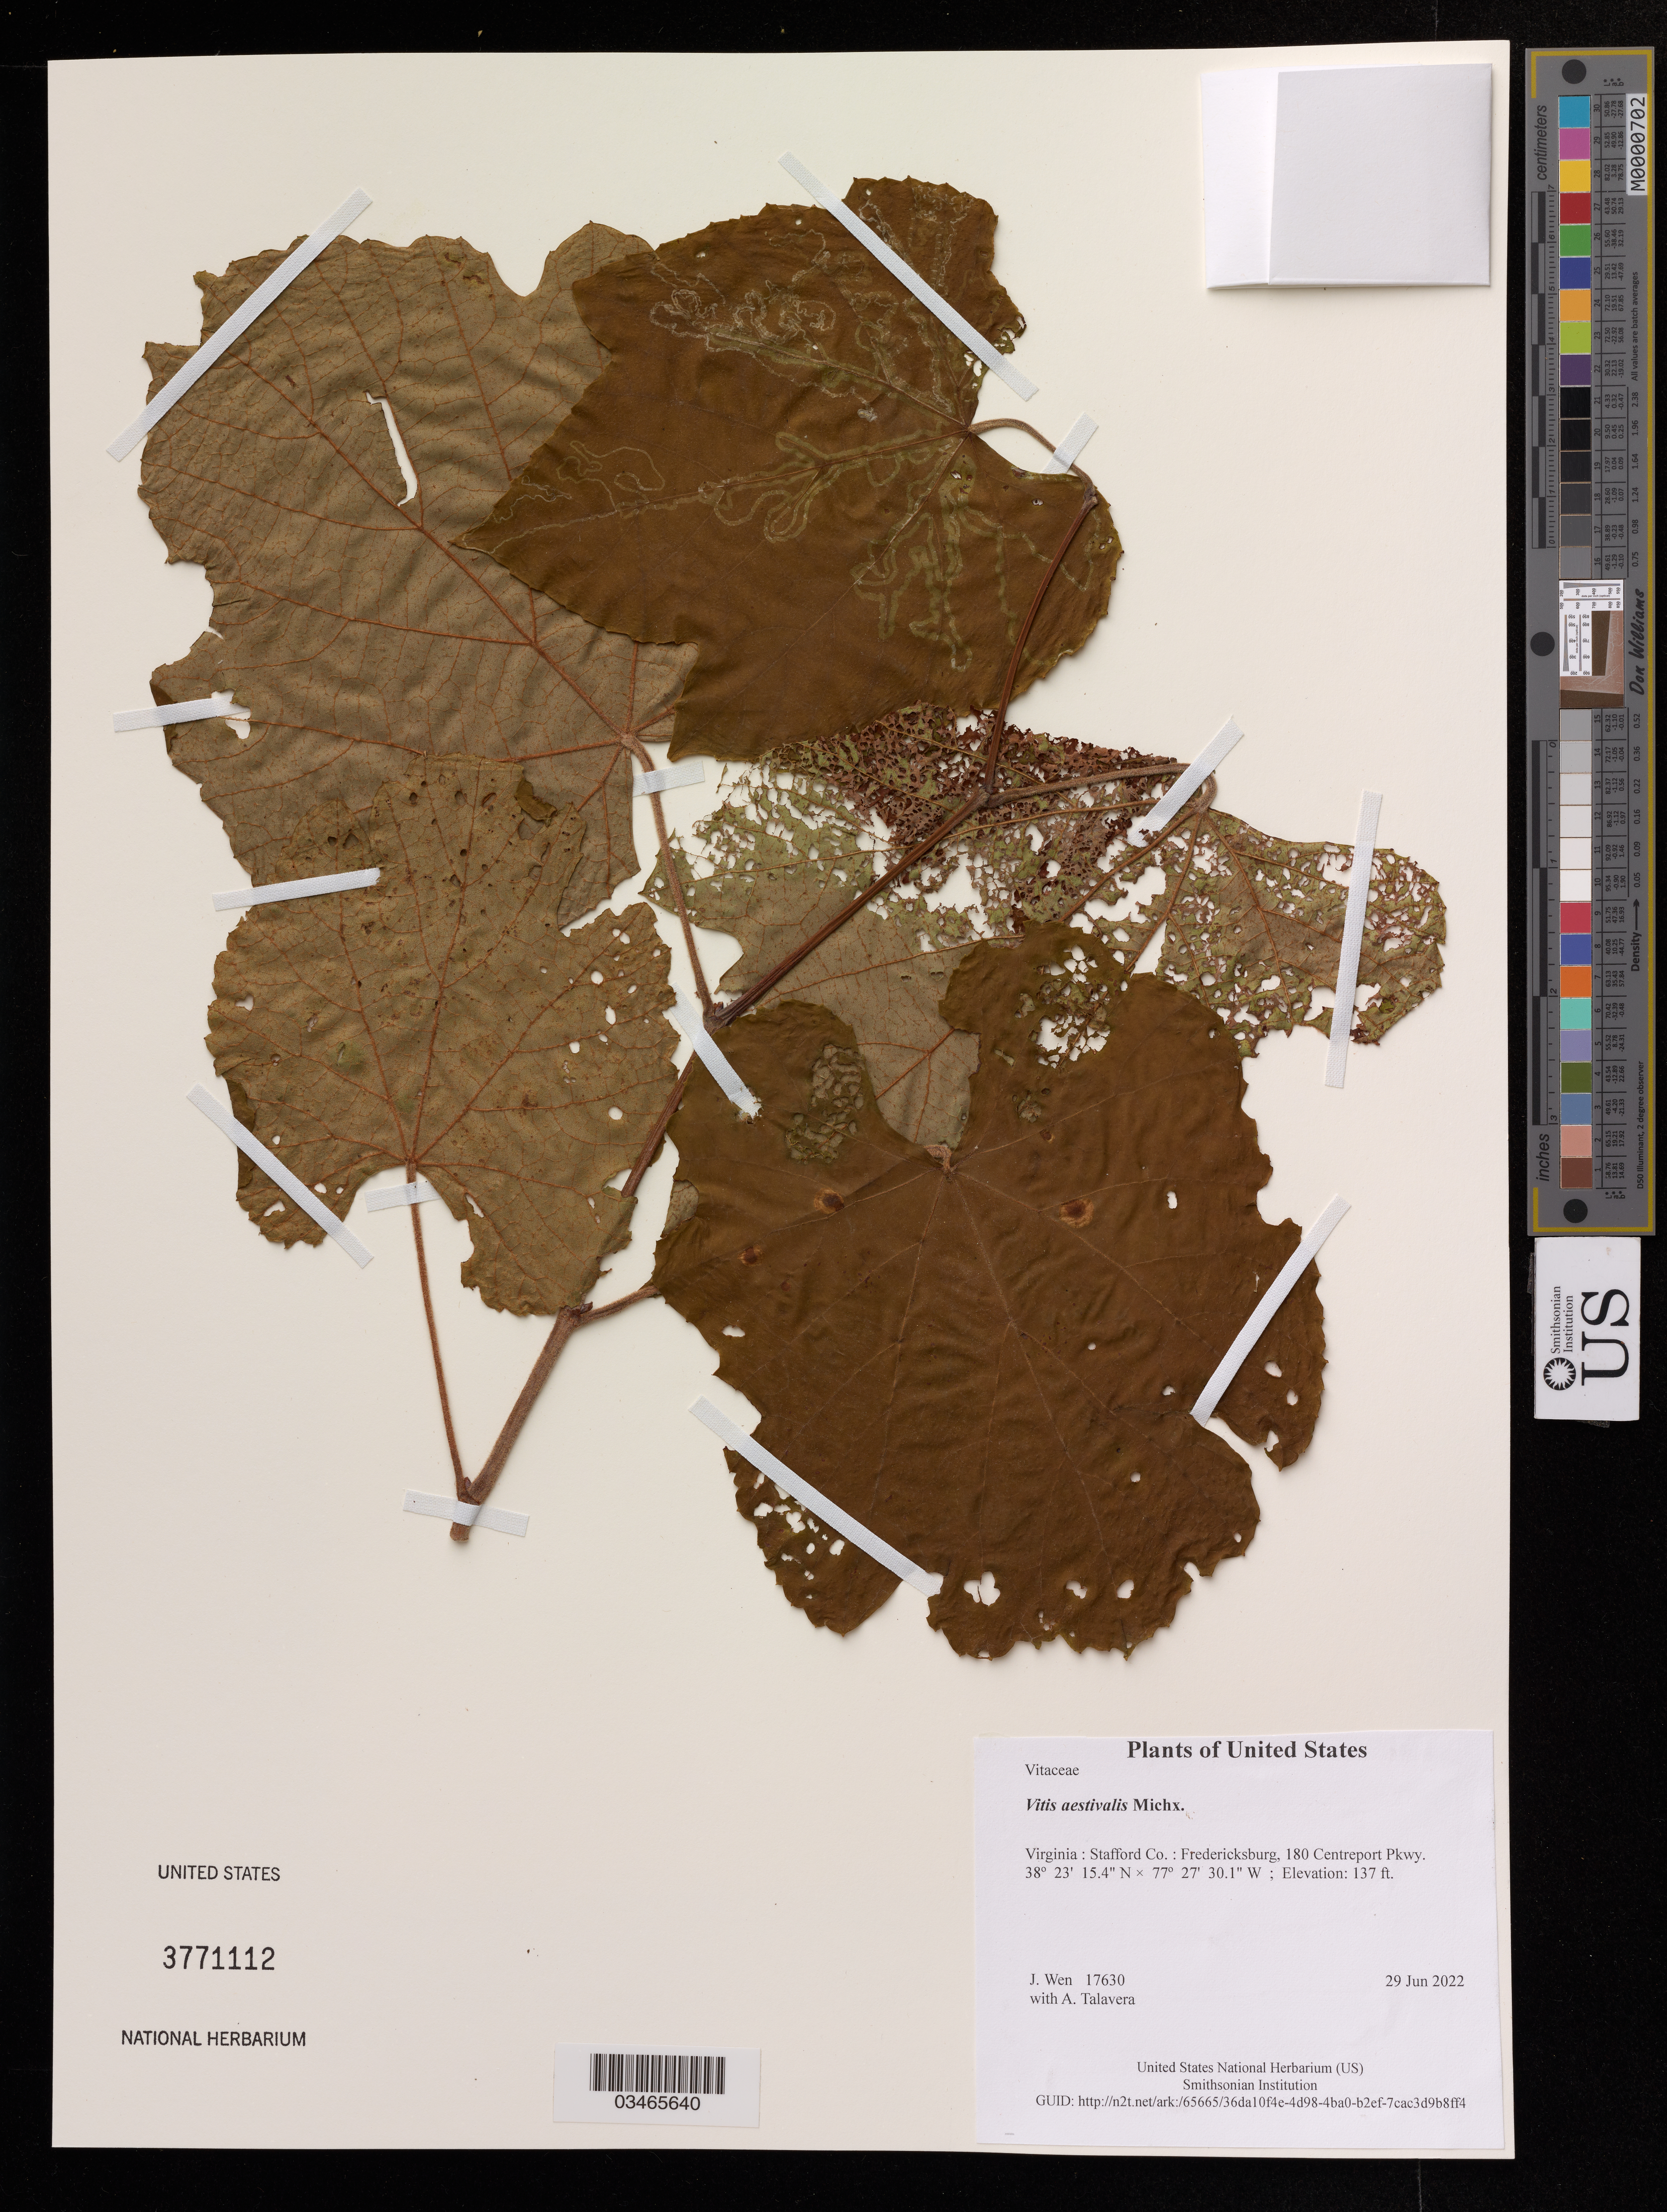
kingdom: Plantae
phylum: Tracheophyta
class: Magnoliopsida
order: Vitales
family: Vitaceae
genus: Vitis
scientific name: Vitis aestivalis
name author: Michx.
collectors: J. Wen & A. Talavera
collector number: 17630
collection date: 2022-06-29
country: United States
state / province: Virginia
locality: Stafford Co.: Fredericksburg, 180 Centreport Pkwy.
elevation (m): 42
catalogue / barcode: US 3771112